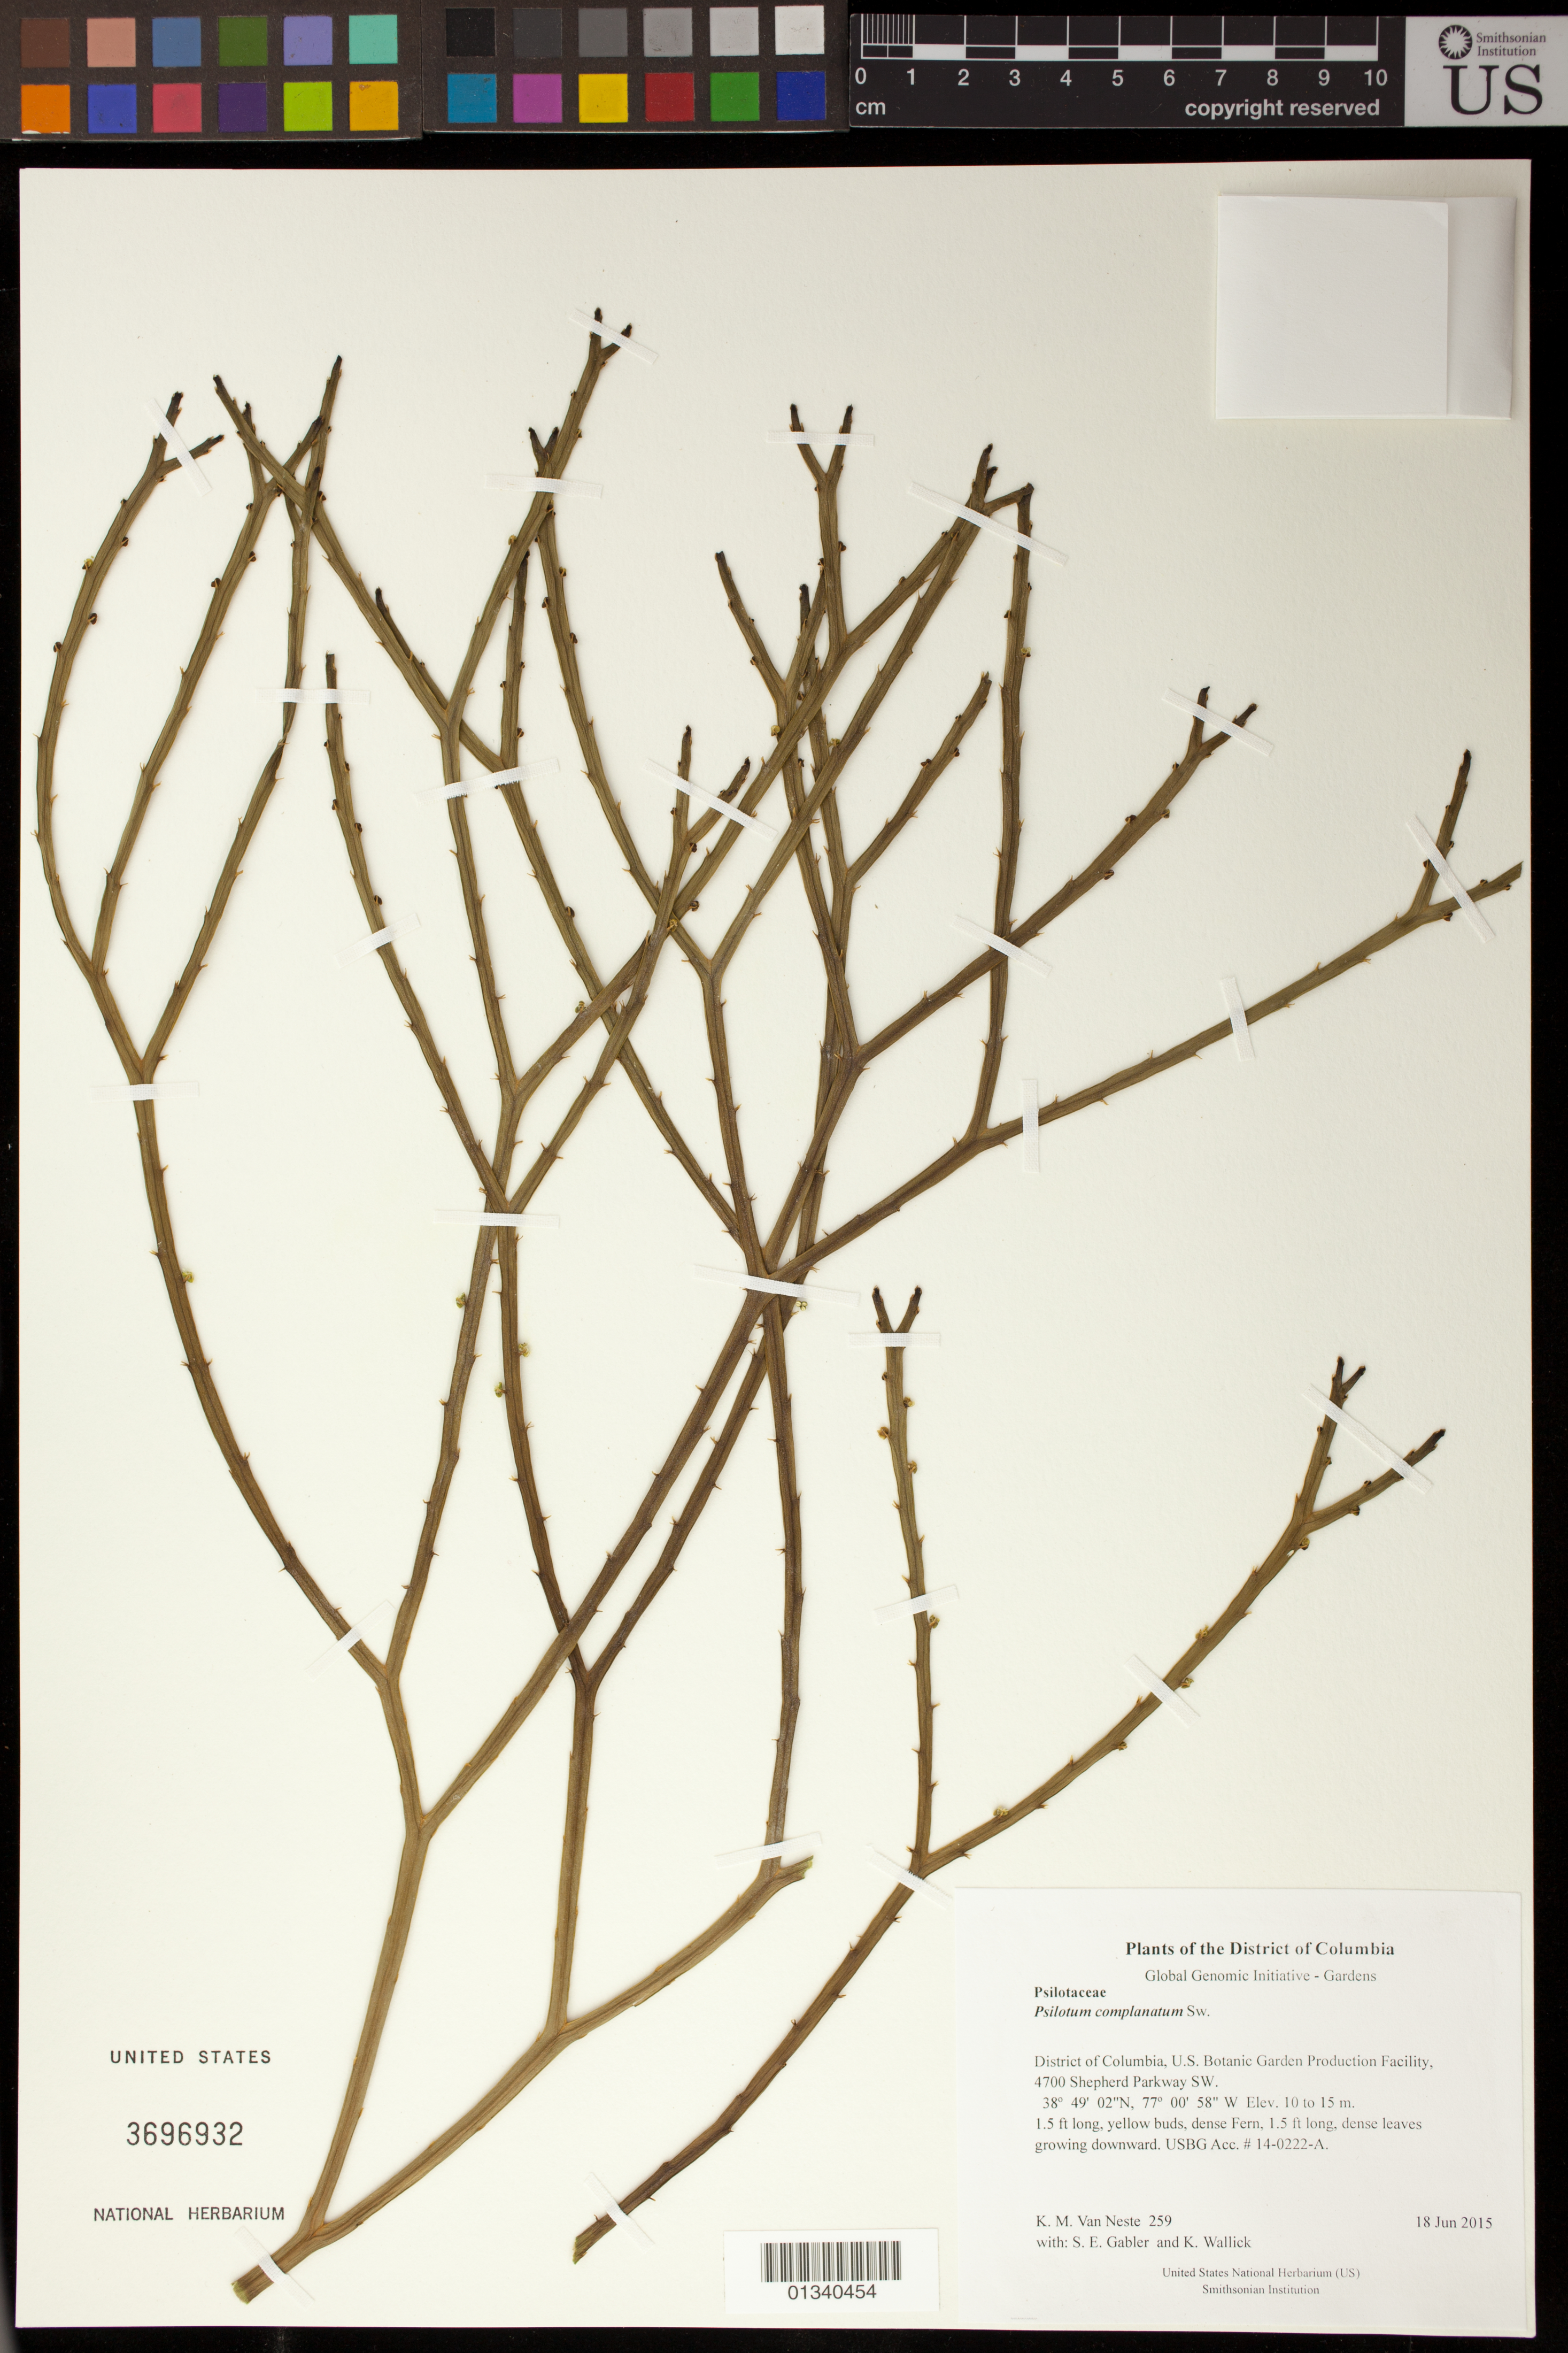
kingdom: Plantae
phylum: Tracheophyta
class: Polypodiopsida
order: Psilotales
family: Psilotaceae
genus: Psilotum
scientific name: Psilotum complanatum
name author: Sw.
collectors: K. M. Van Neste, S. E. Gabler & K. Wallick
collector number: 259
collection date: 2015-06-18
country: United States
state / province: District of Columbia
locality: U.S. Botanic Garden Production Facility, 4700 Shepherd Parkway SW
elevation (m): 10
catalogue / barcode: US 3696932